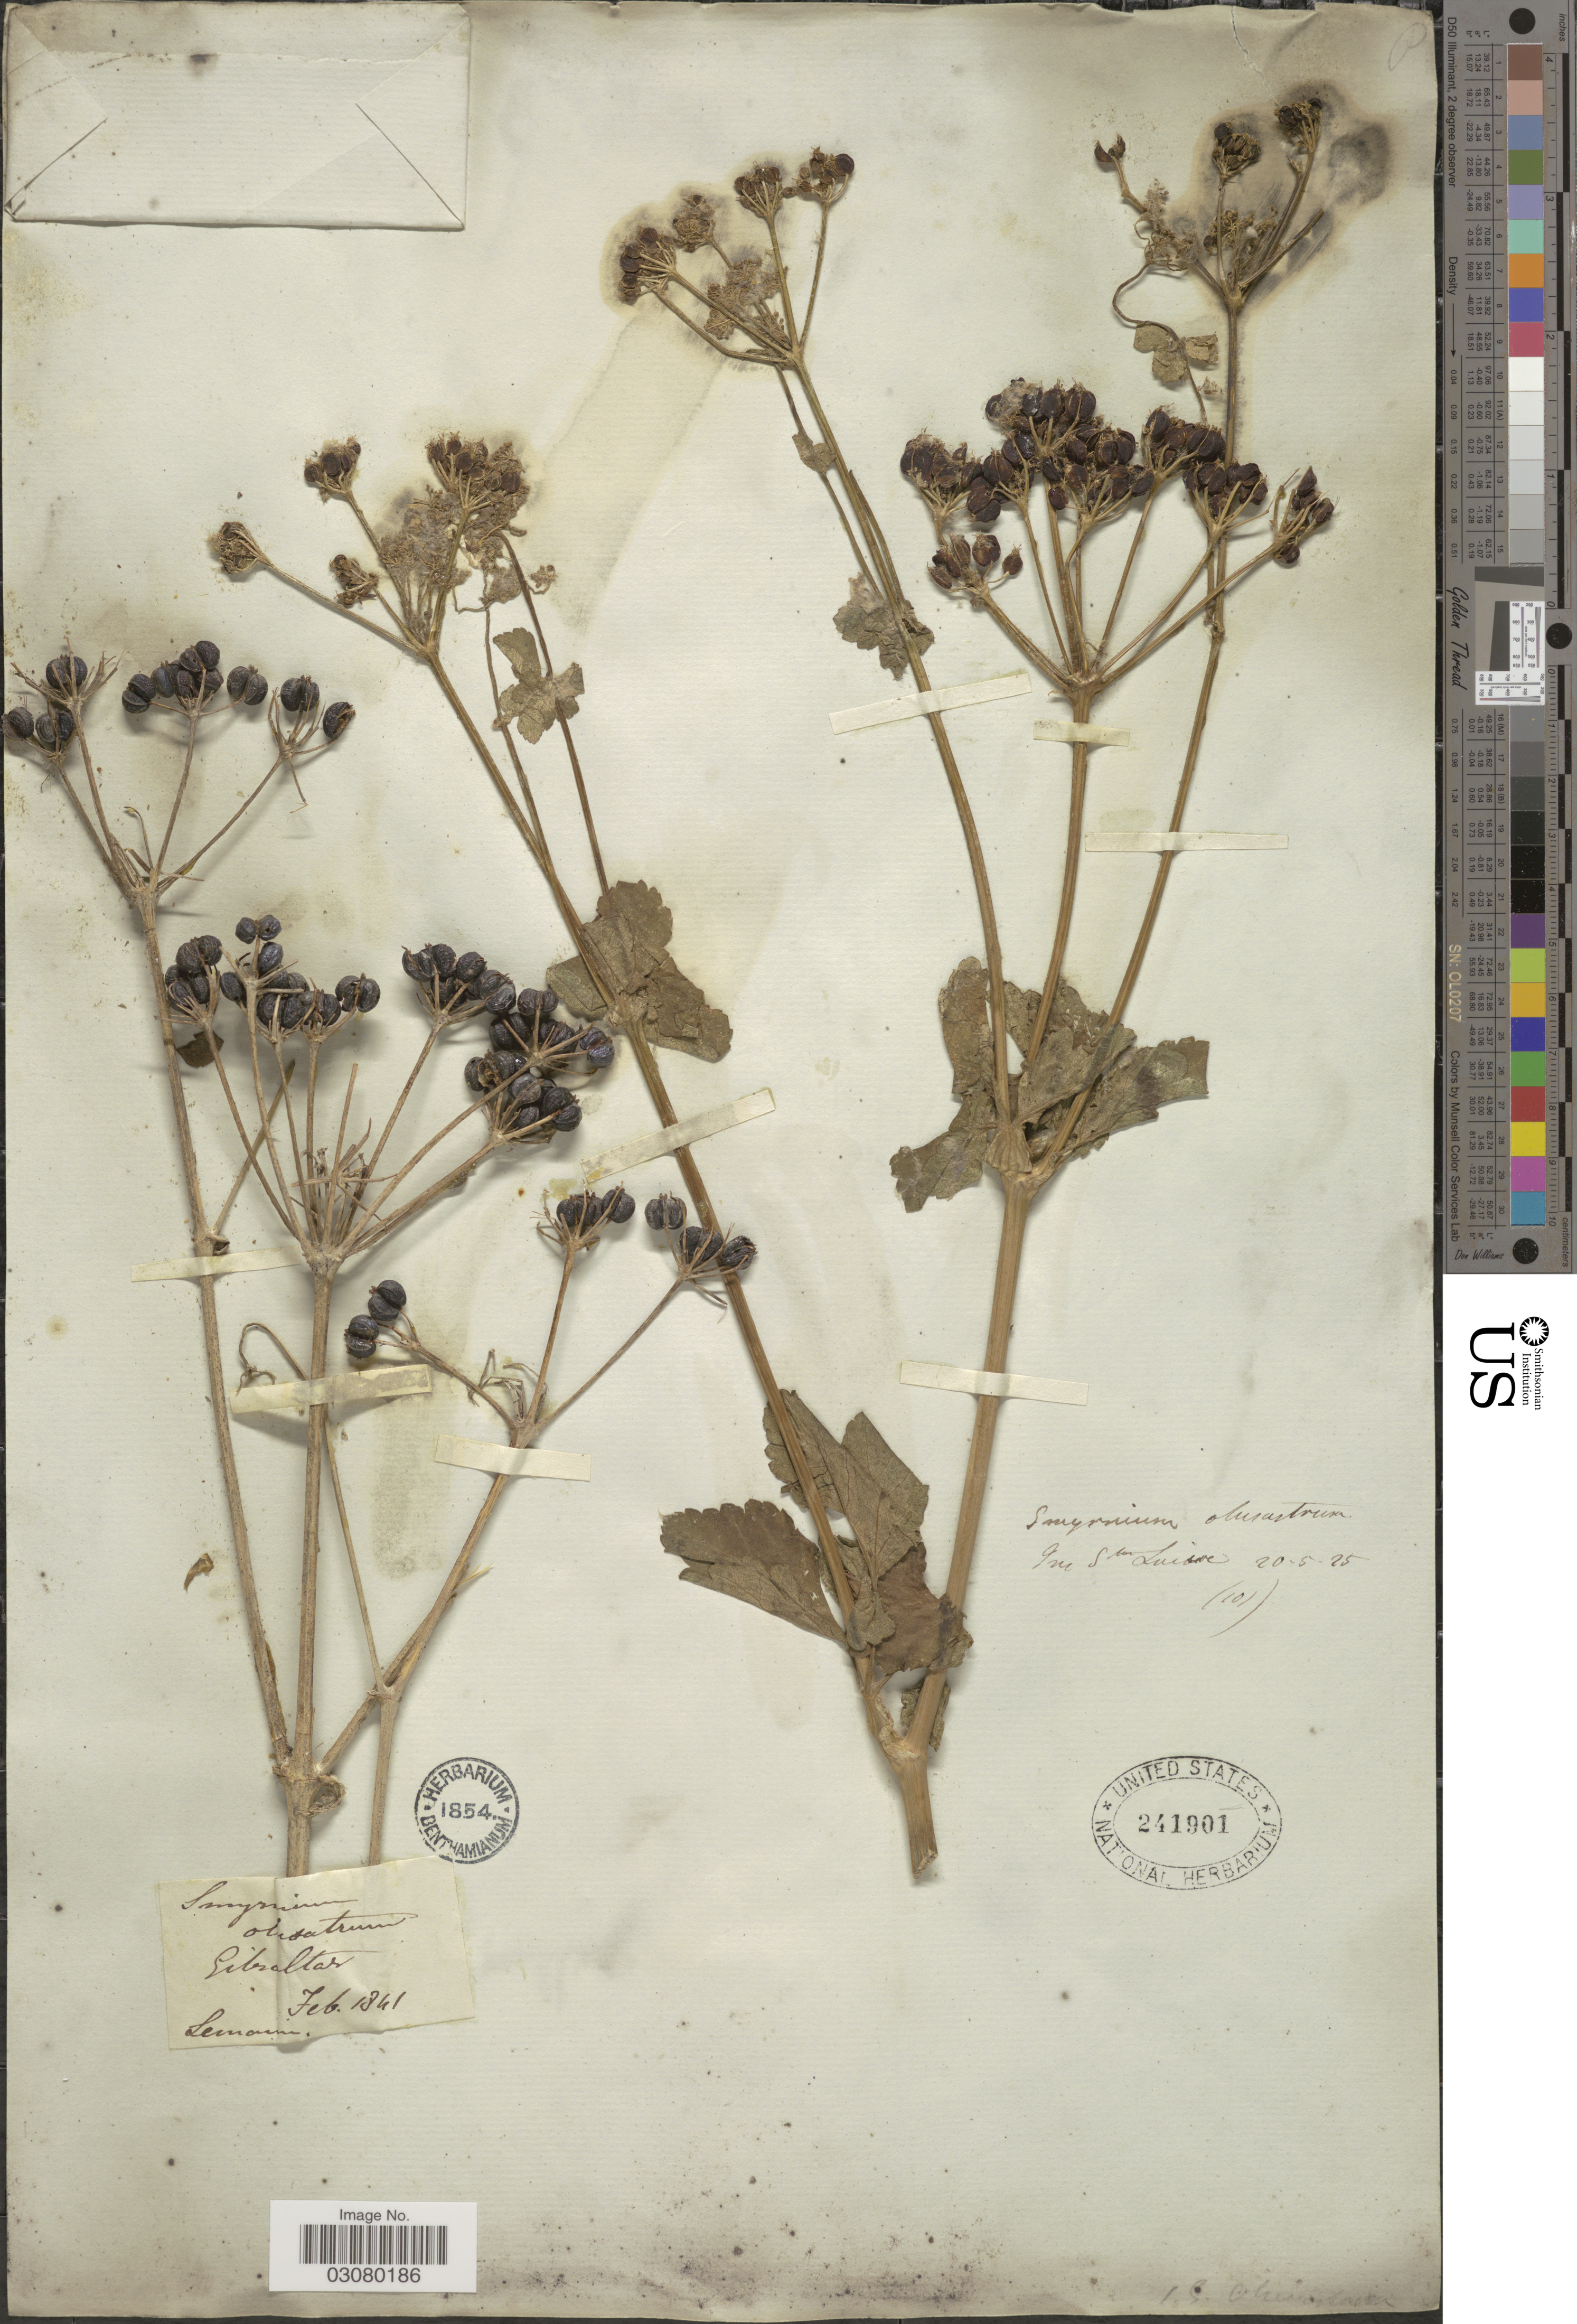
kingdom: Plantae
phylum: Tracheophyta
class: Magnoliopsida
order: Apiales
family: Apiaceae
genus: Smyrnium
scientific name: Smyrnium olusatrum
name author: L.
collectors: Lemaire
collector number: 101*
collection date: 1841-02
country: Spain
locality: Gibraltar.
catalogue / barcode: US 241901